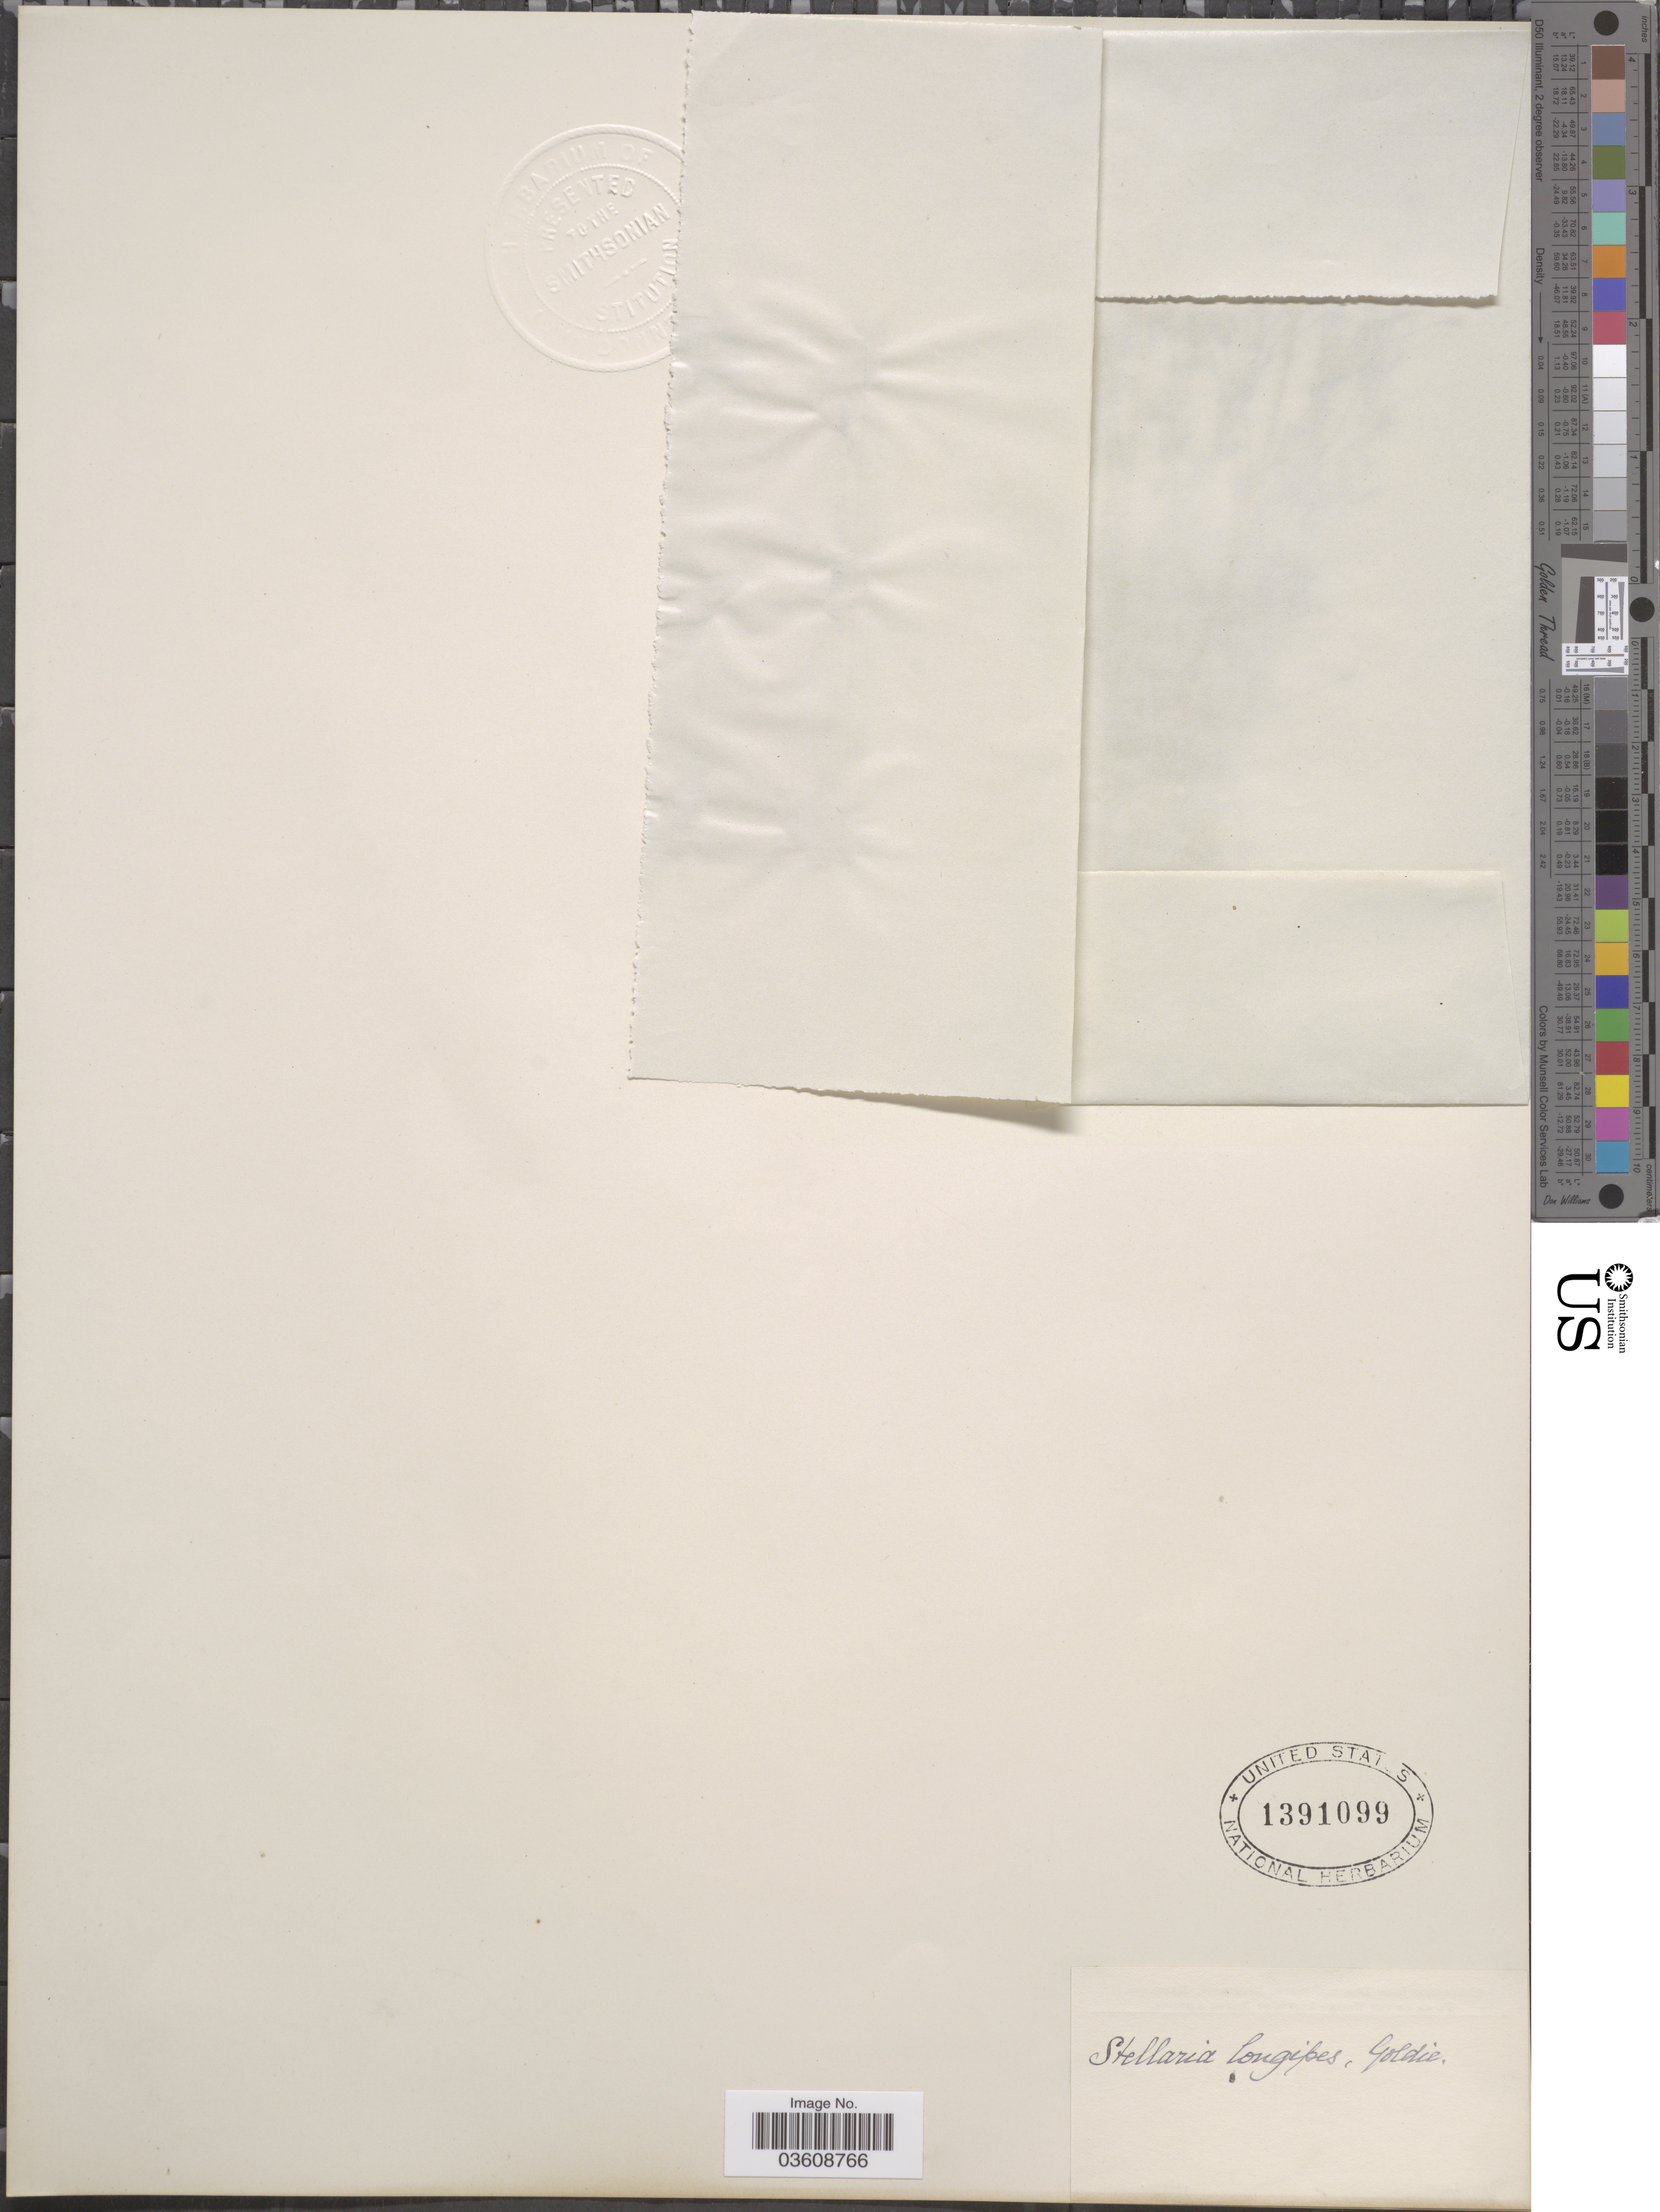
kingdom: Plantae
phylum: Tracheophyta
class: Magnoliopsida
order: Caryophyllales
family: Caryophyllaceae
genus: Stellaria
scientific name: Stellaria longipes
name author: Goldie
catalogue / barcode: US 1391099